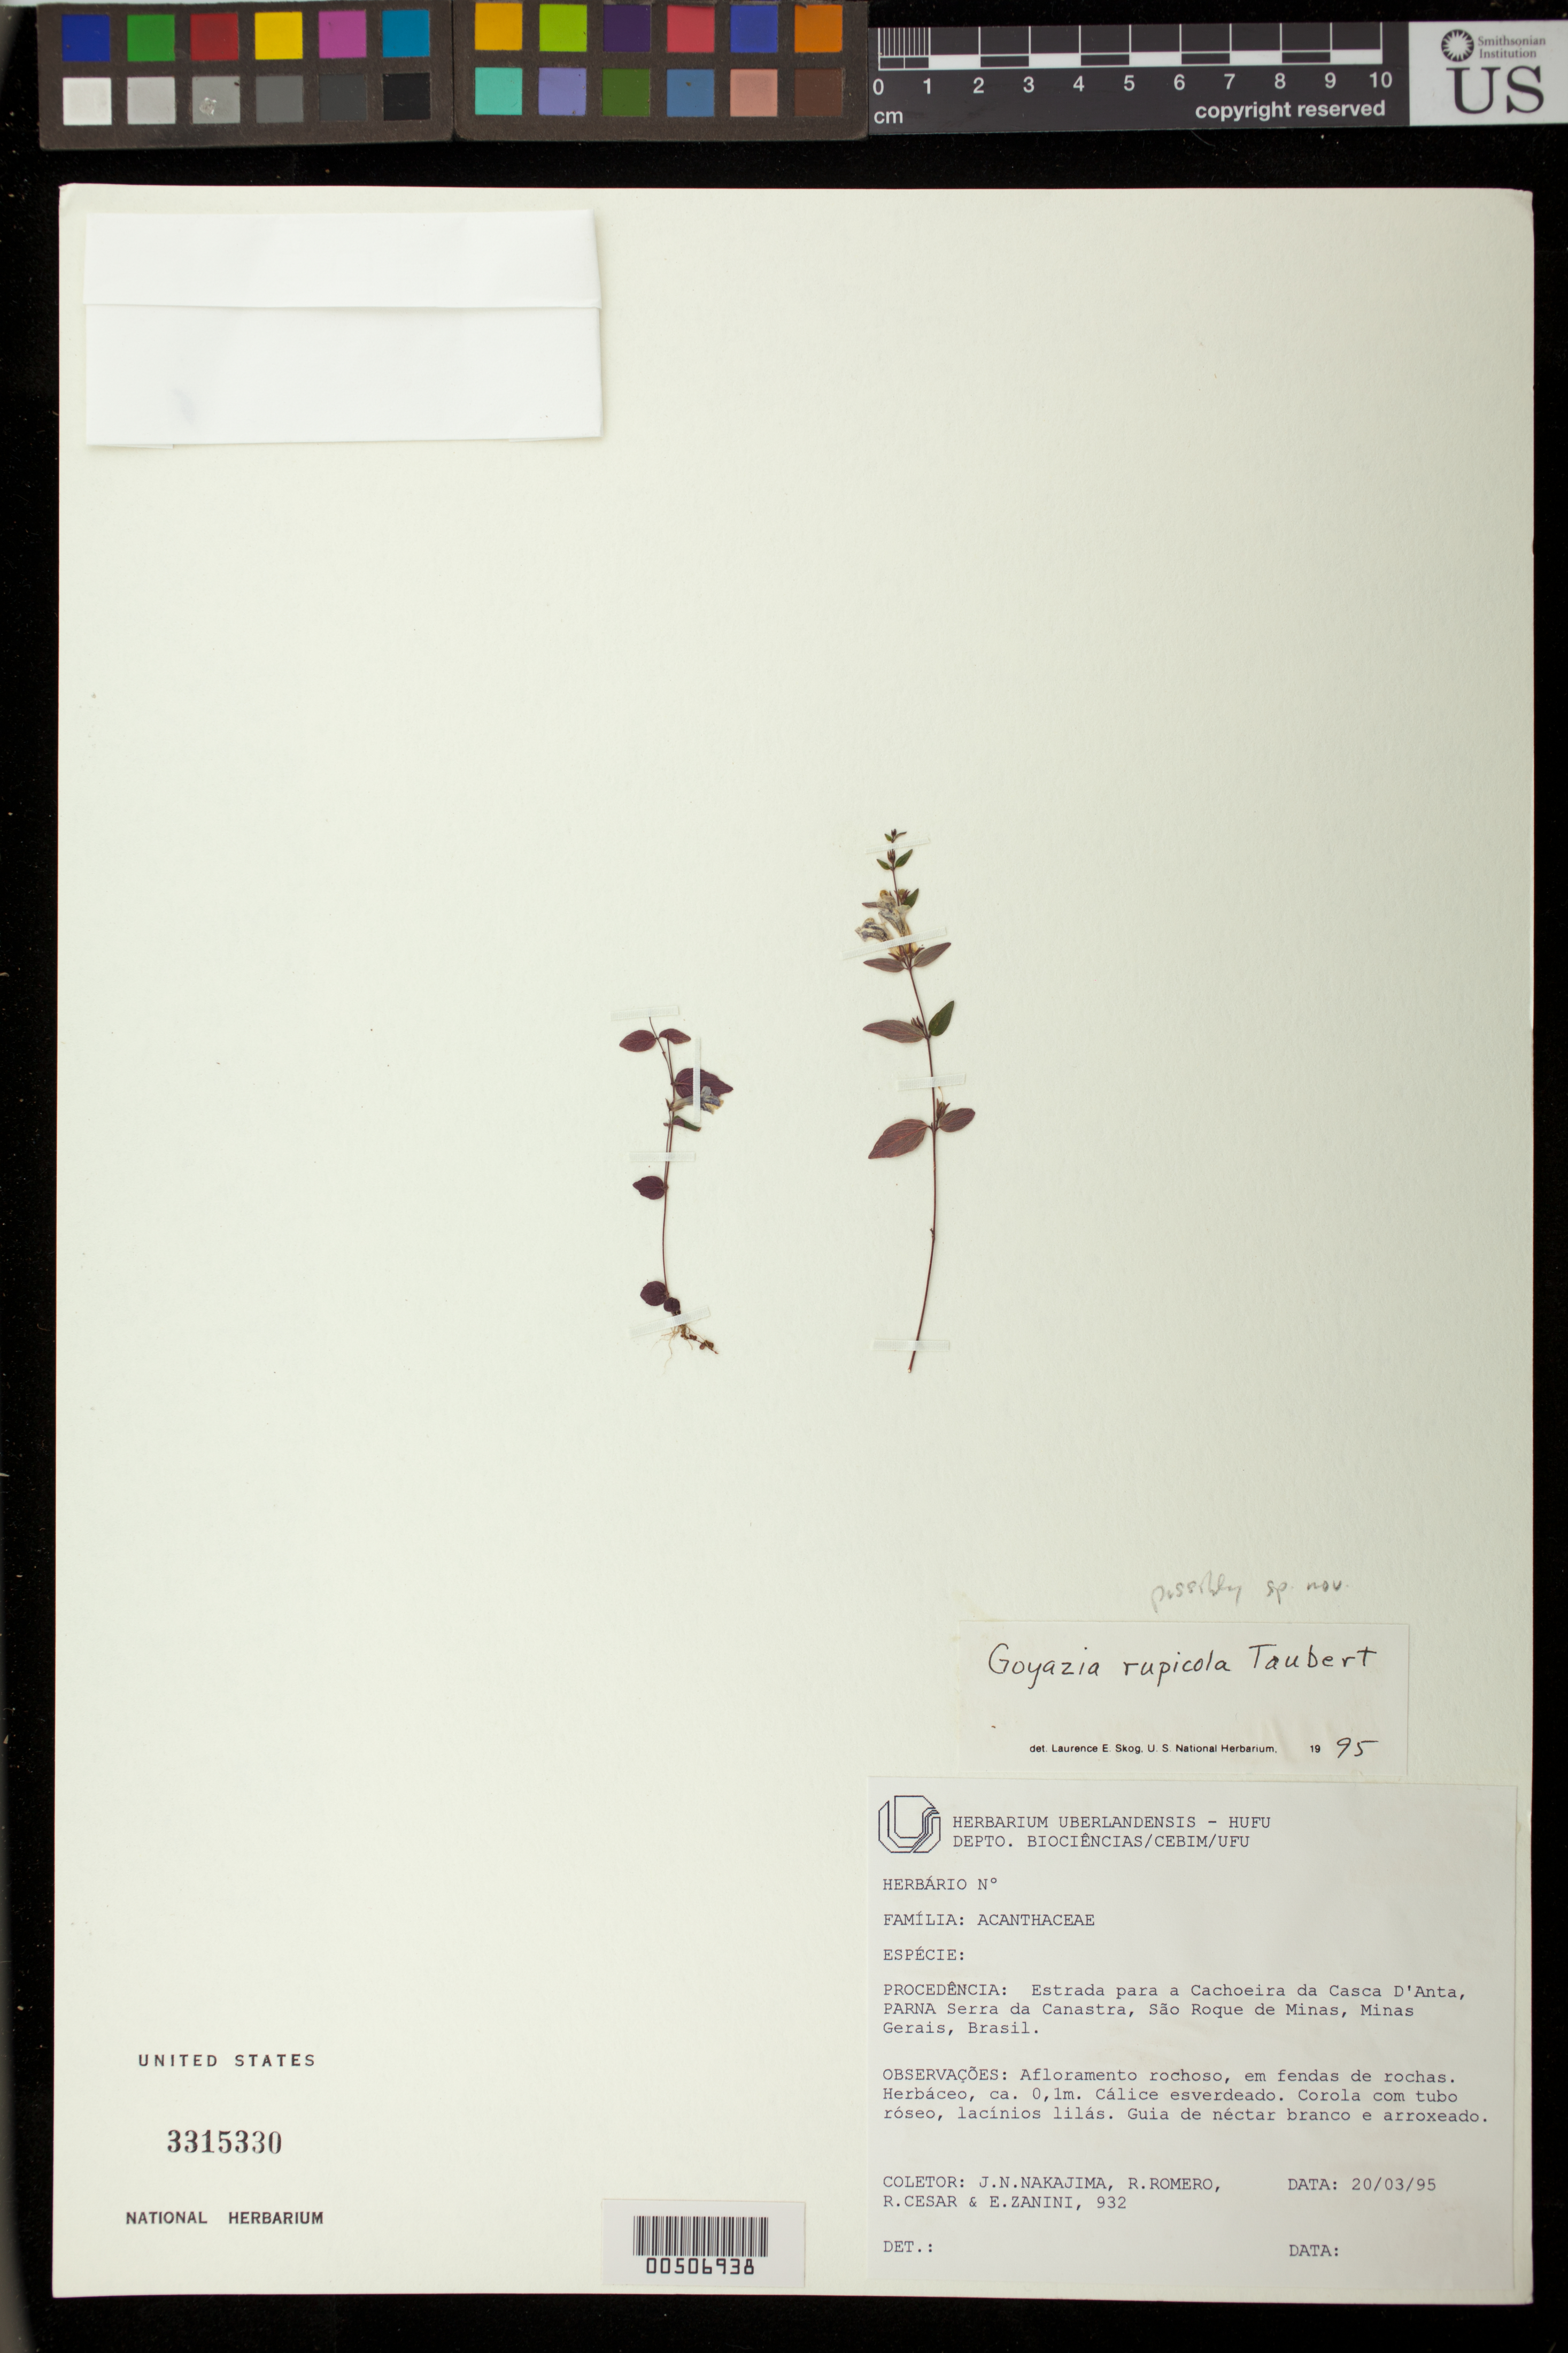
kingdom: Plantae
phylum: Tracheophyta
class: Magnoliopsida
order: Lamiales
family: Gesneriaceae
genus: Goyazia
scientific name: Goyazia rupicola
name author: Taub.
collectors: J. N. Nakajima, R. Romero, R. Cesar & E. Zanini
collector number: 932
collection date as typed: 20 Mar 1995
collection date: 1995-03-20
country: Brazil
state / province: Minas Gerais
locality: Dasca D'Anta, Parana Serra da Canastra, Sao Roque de Minas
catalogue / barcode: US 3315330